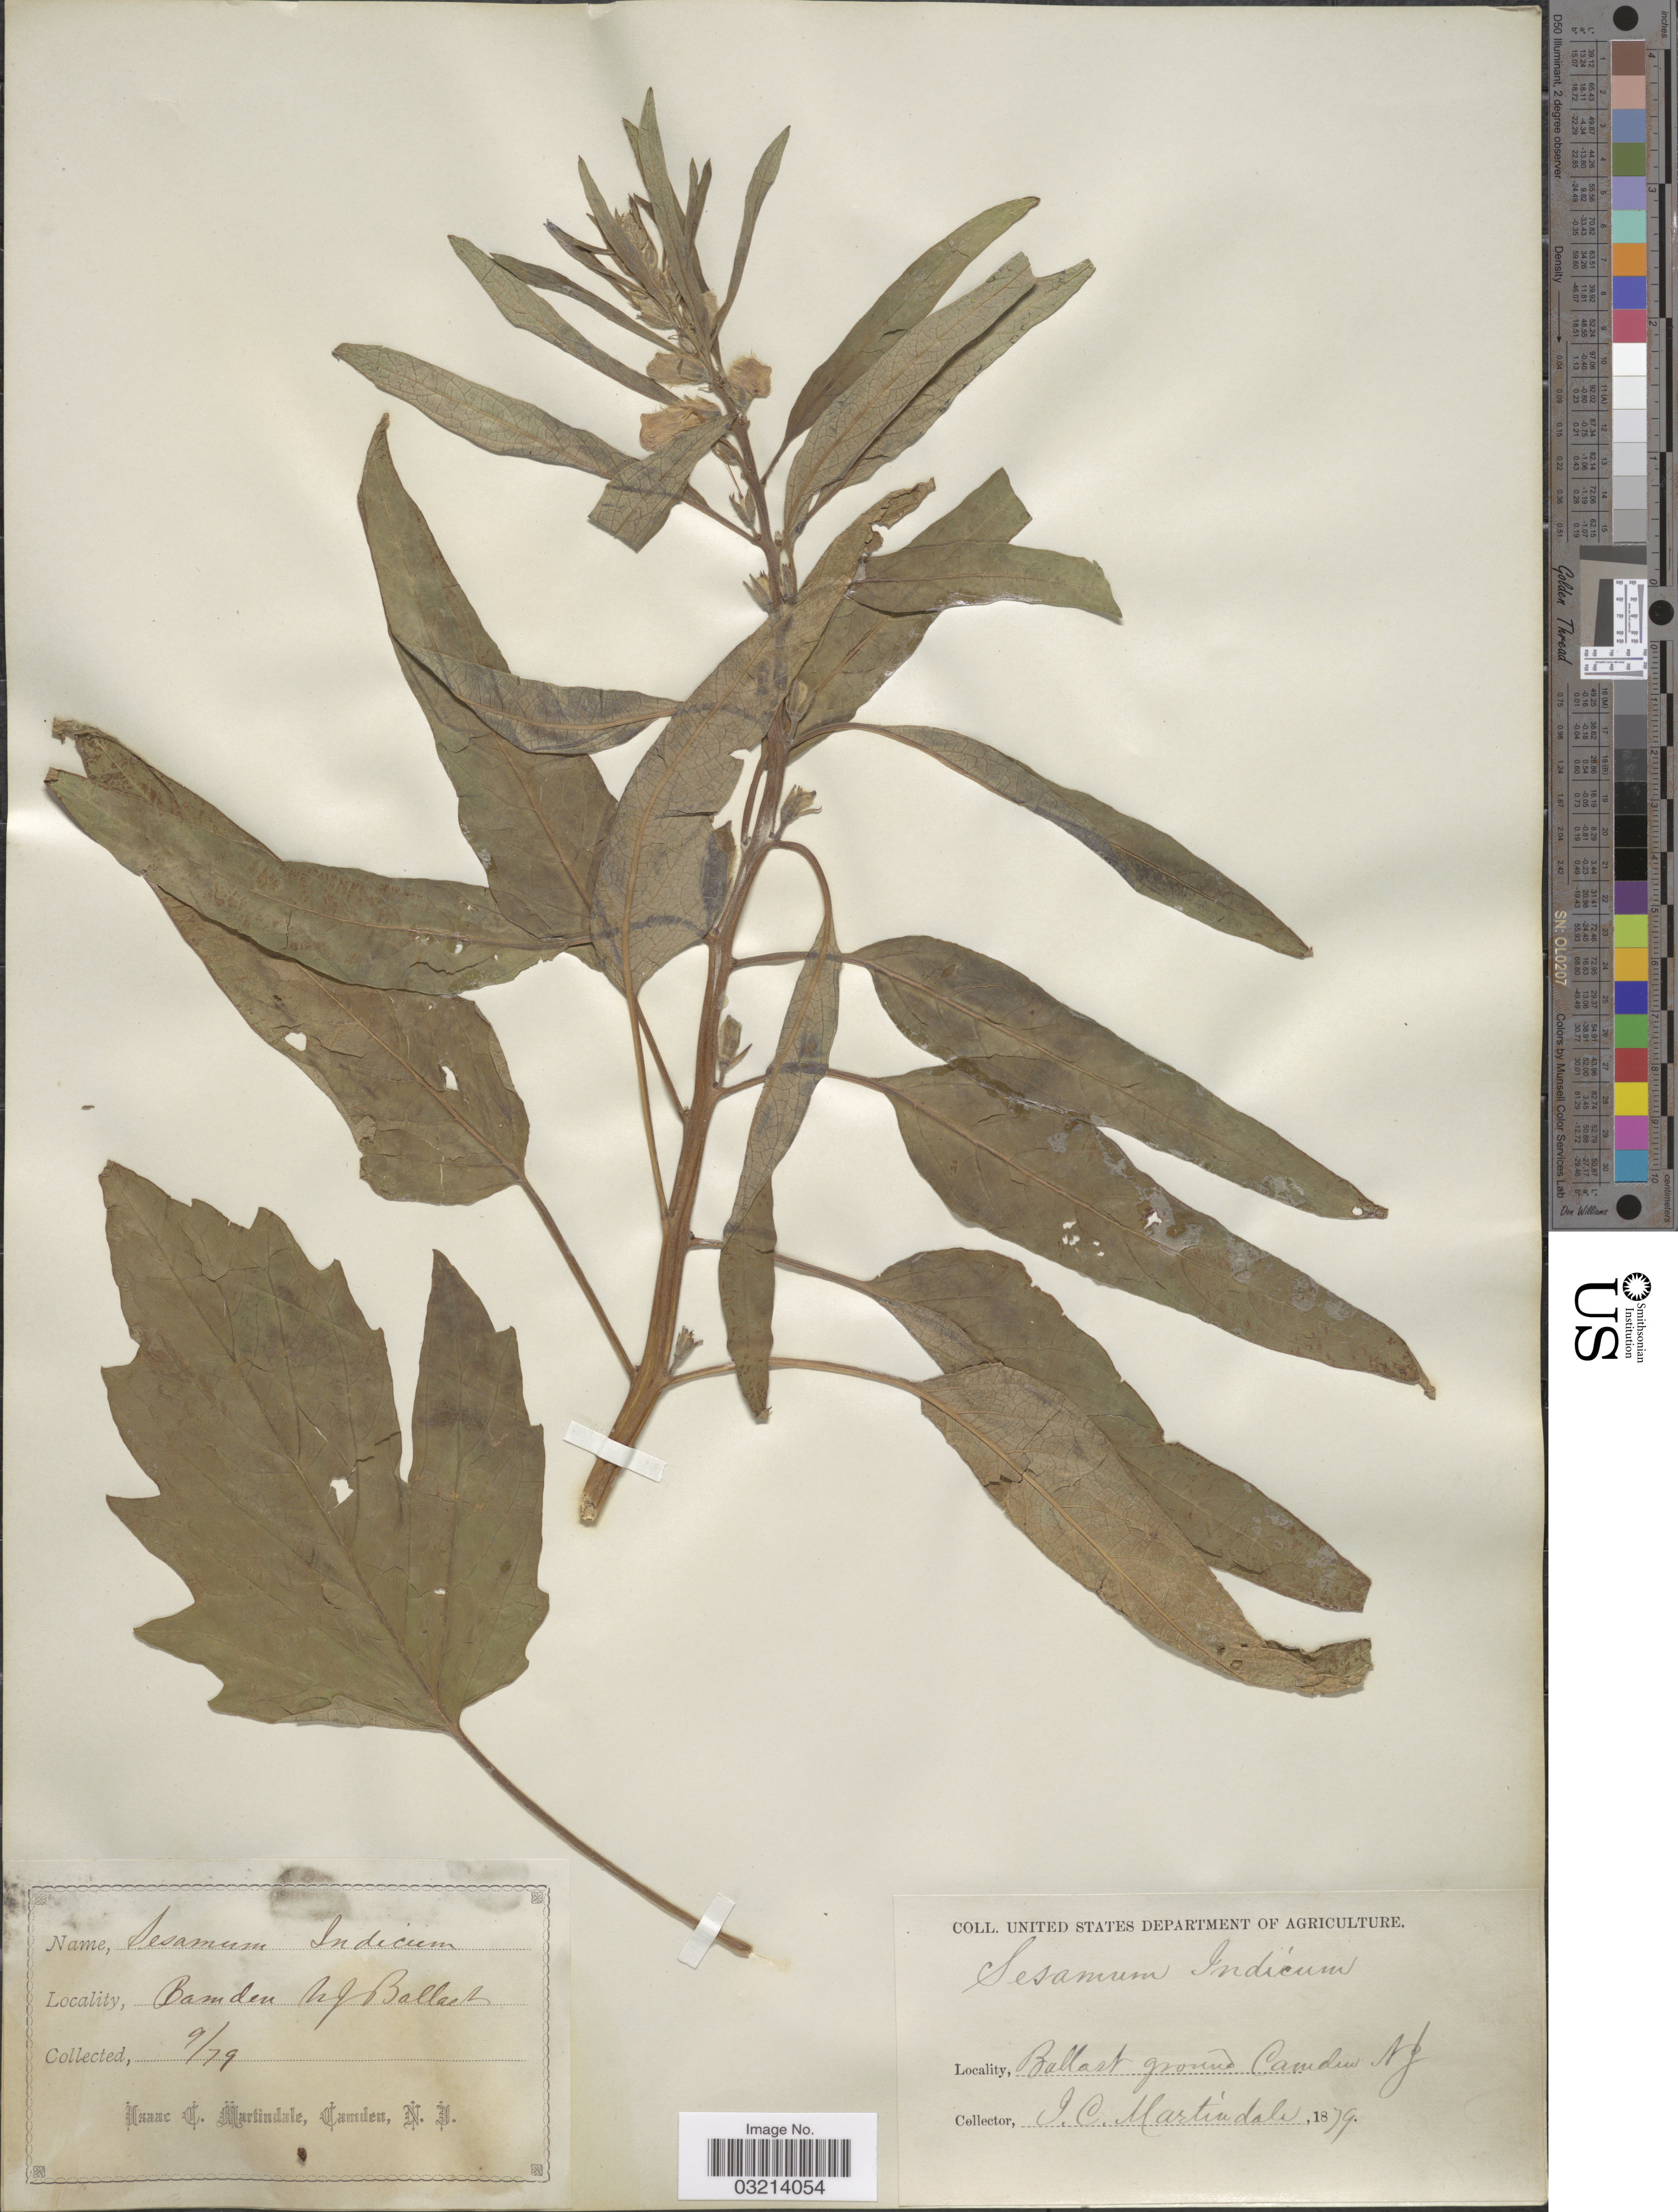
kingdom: Plantae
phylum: Tracheophyta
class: Magnoliopsida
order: Lamiales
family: Pedaliaceae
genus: Sesamum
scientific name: Sesamum indicum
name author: L.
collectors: I. C. Martindale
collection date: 1879-09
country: United States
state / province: New Jersey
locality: Camden NJ Ballast ground.